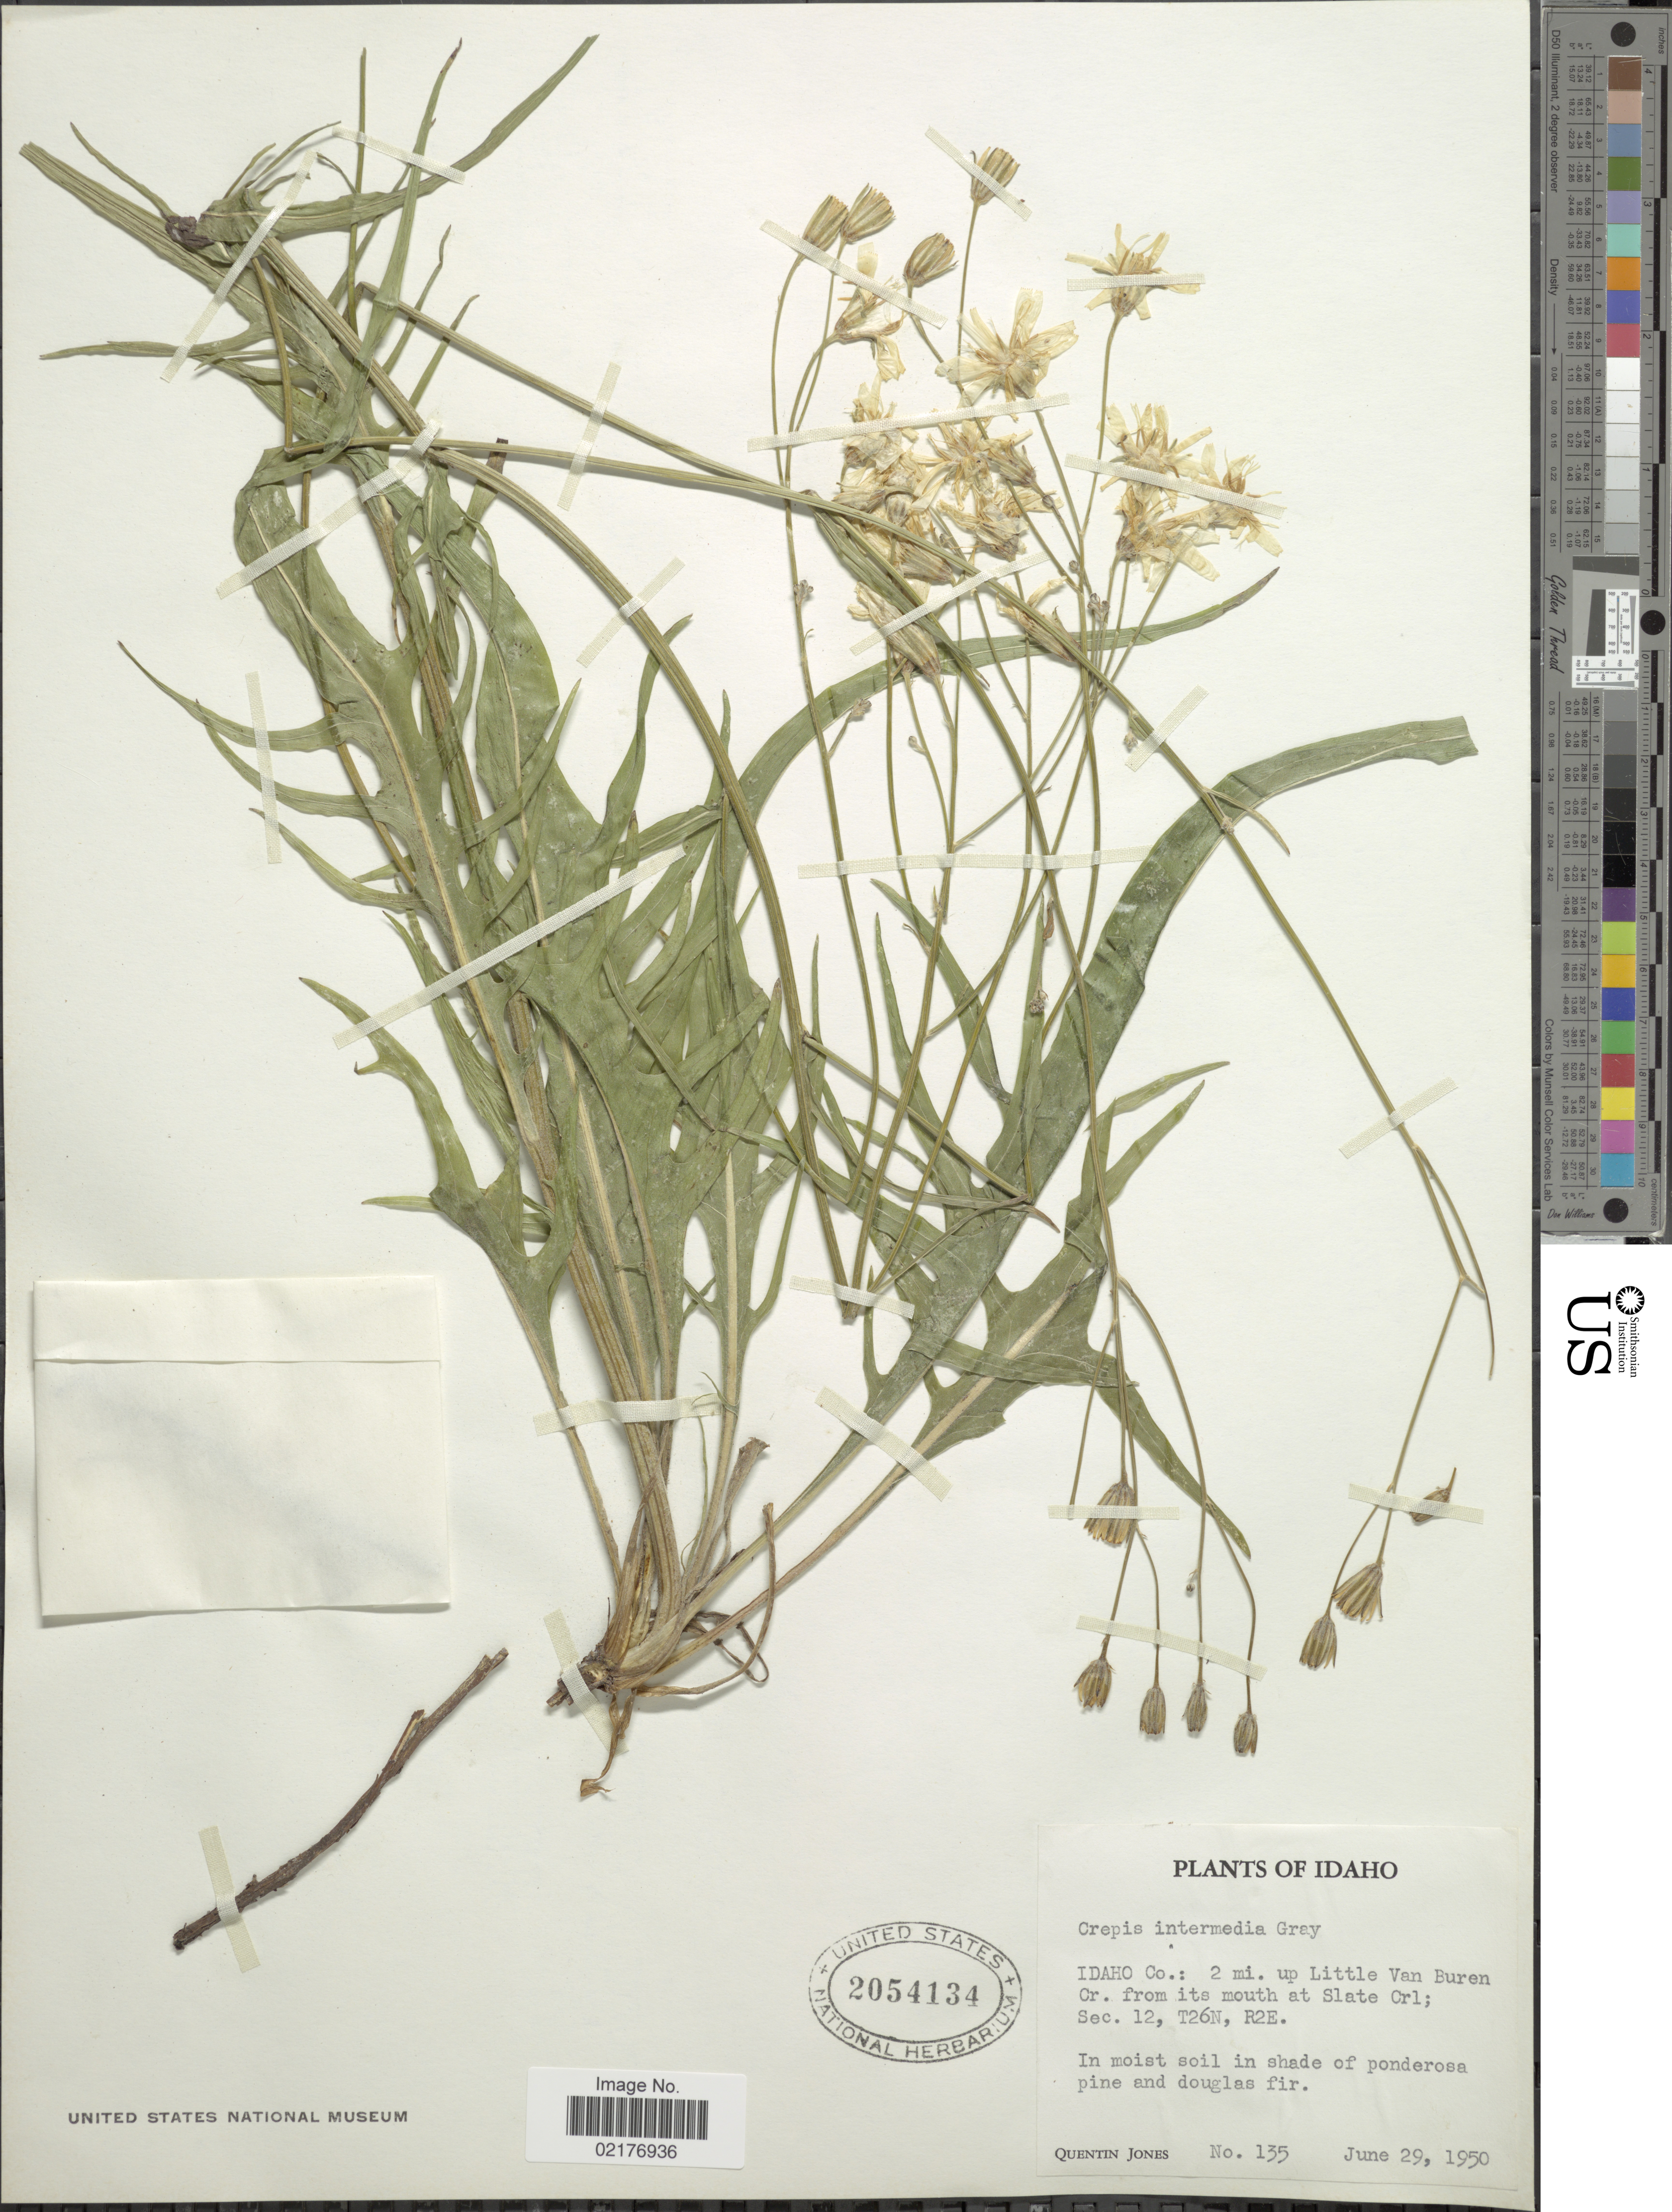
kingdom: Plantae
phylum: Tracheophyta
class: Magnoliopsida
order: Asterales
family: Asteraceae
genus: Crepis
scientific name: Crepis intermedia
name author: A. Gray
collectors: Q. Jones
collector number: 135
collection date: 1950-06-29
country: United States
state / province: Idaho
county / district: Idaho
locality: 2 mi. up Little Van Buren Cr. from its mouth at Slate Crl. Sec. 12, T26N, R2E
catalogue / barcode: US 2054134